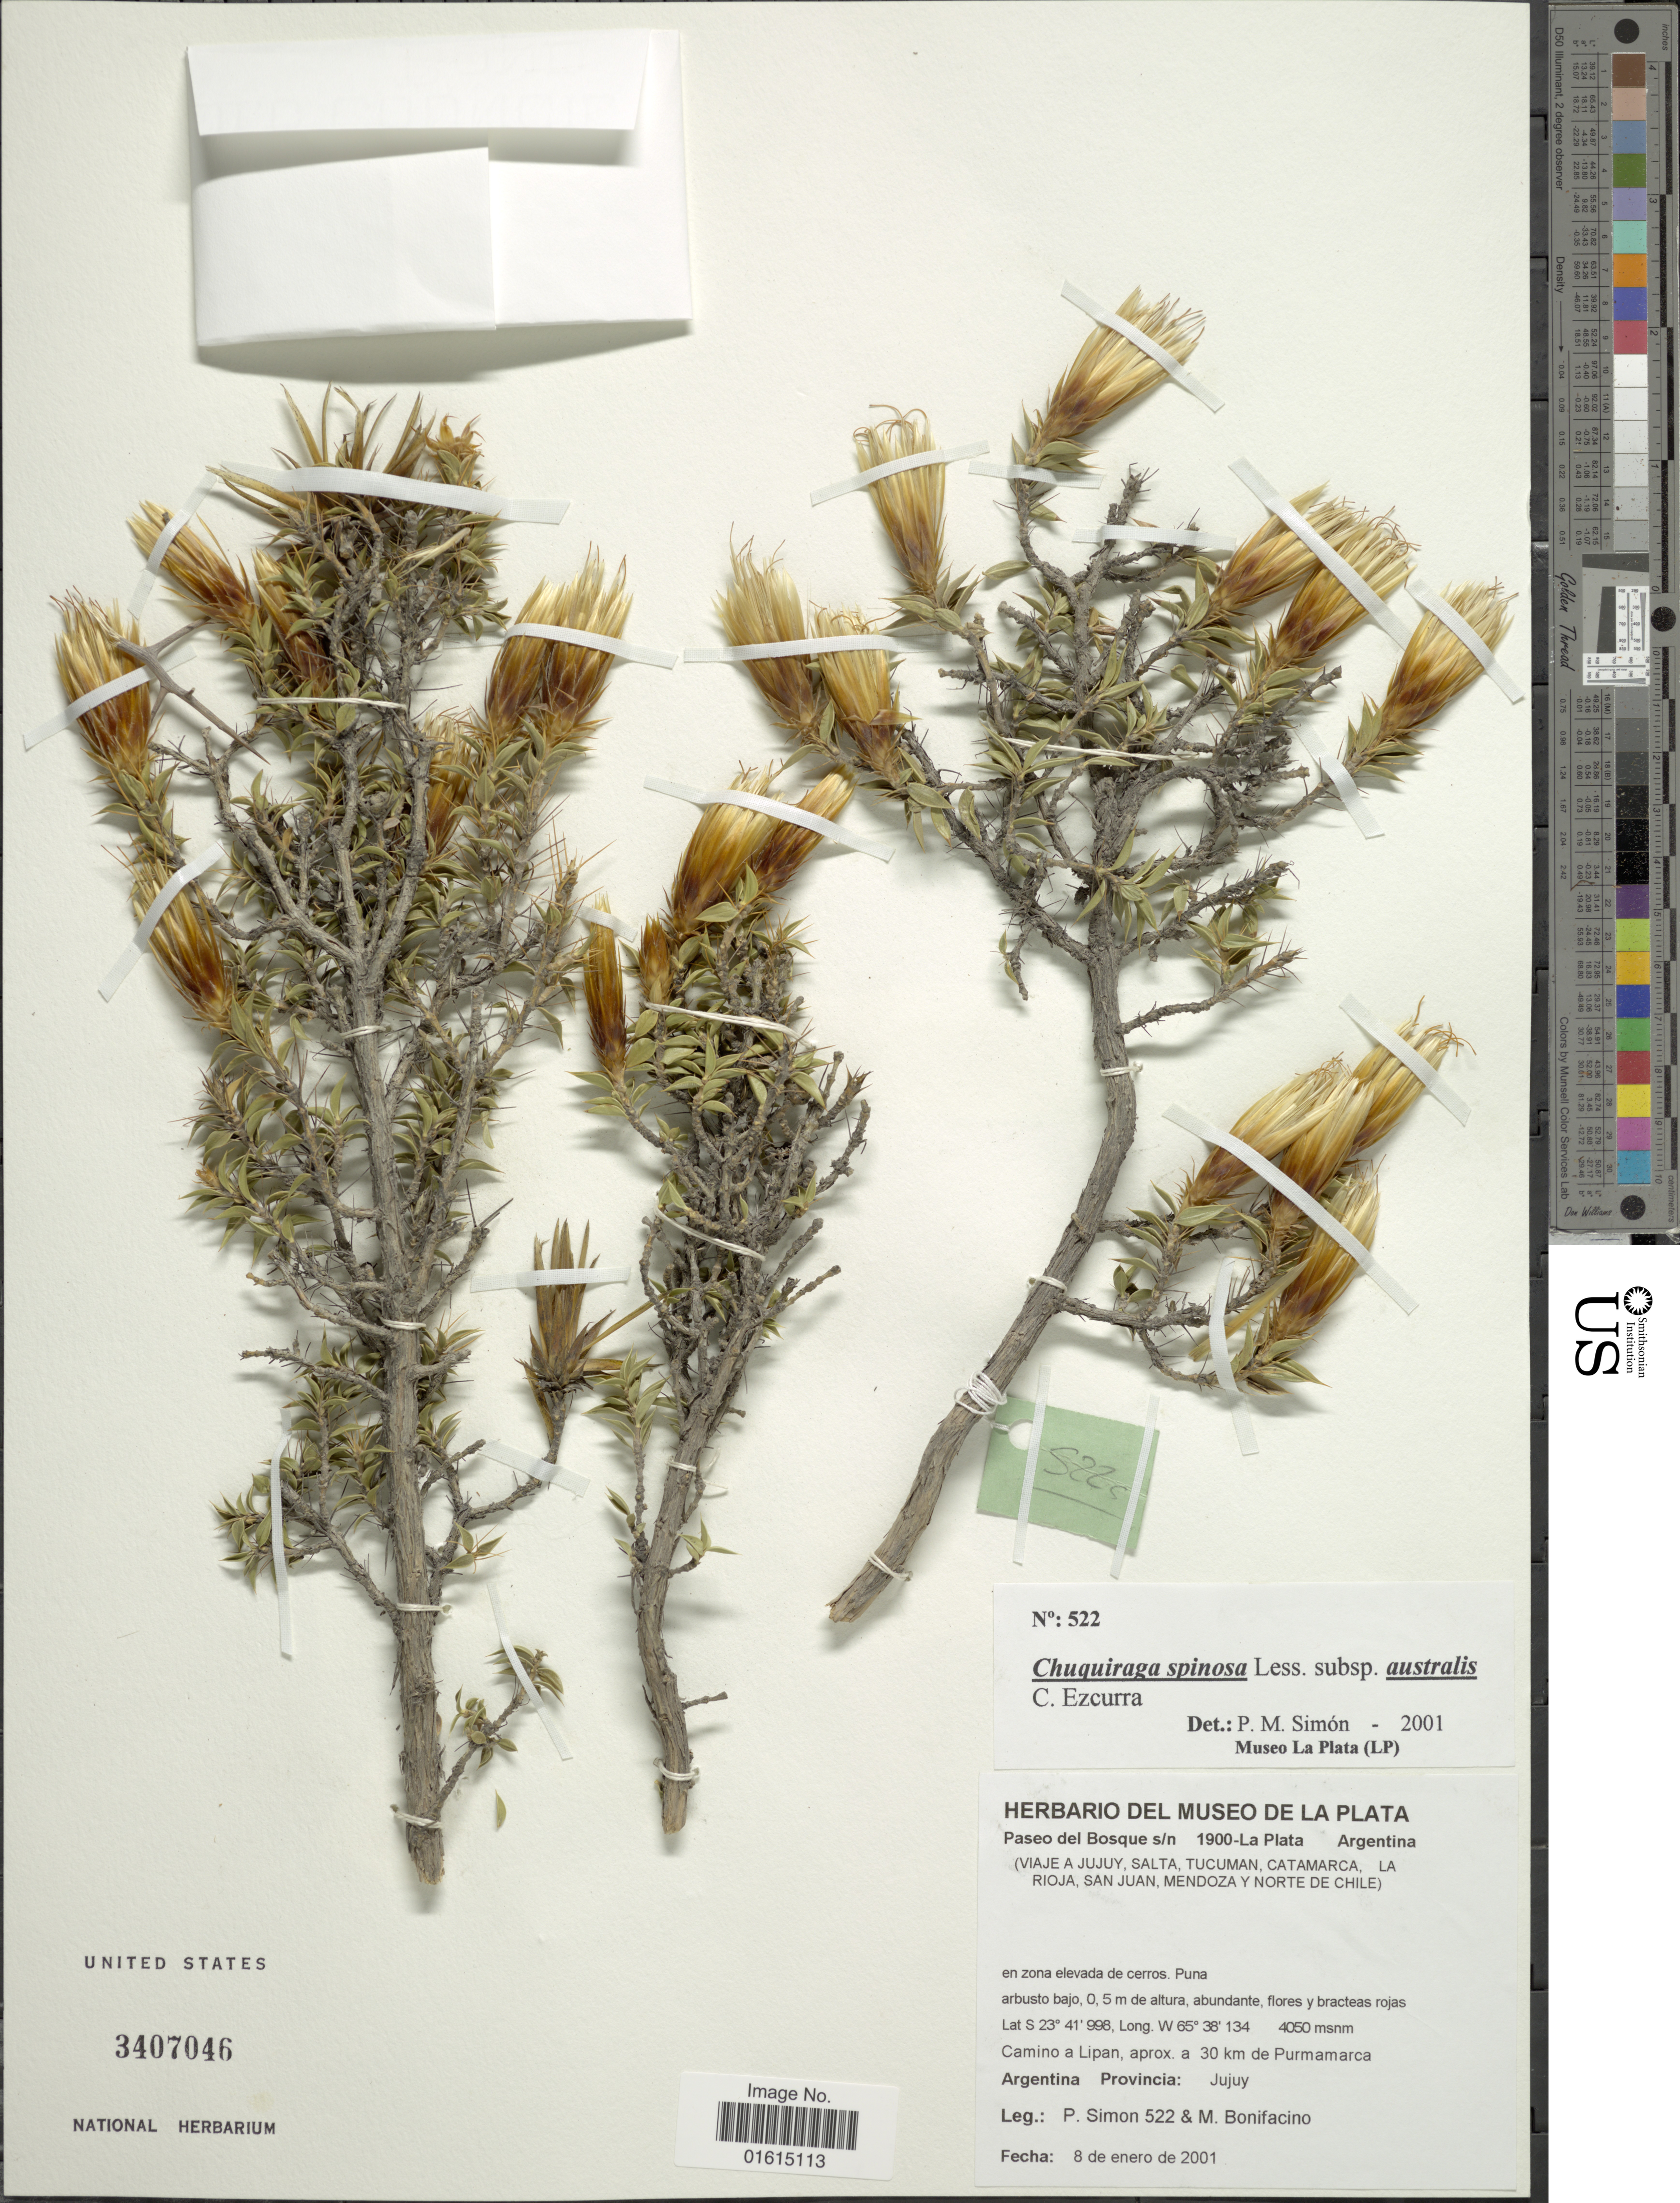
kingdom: Plantae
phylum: Tracheophyta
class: Magnoliopsida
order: Asterales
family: Asteraceae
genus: Chuquiraga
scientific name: Chuquiraga spinosa subsp. australis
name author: C. Ezcurra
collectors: P. Simon & M. Bonifacino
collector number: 522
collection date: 2001-01-08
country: Argentina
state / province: Jujuy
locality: Camino a Lipan, aprox. a 30 km de Purmamarca, Provincia Jujuy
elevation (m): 4050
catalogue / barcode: US 3407046